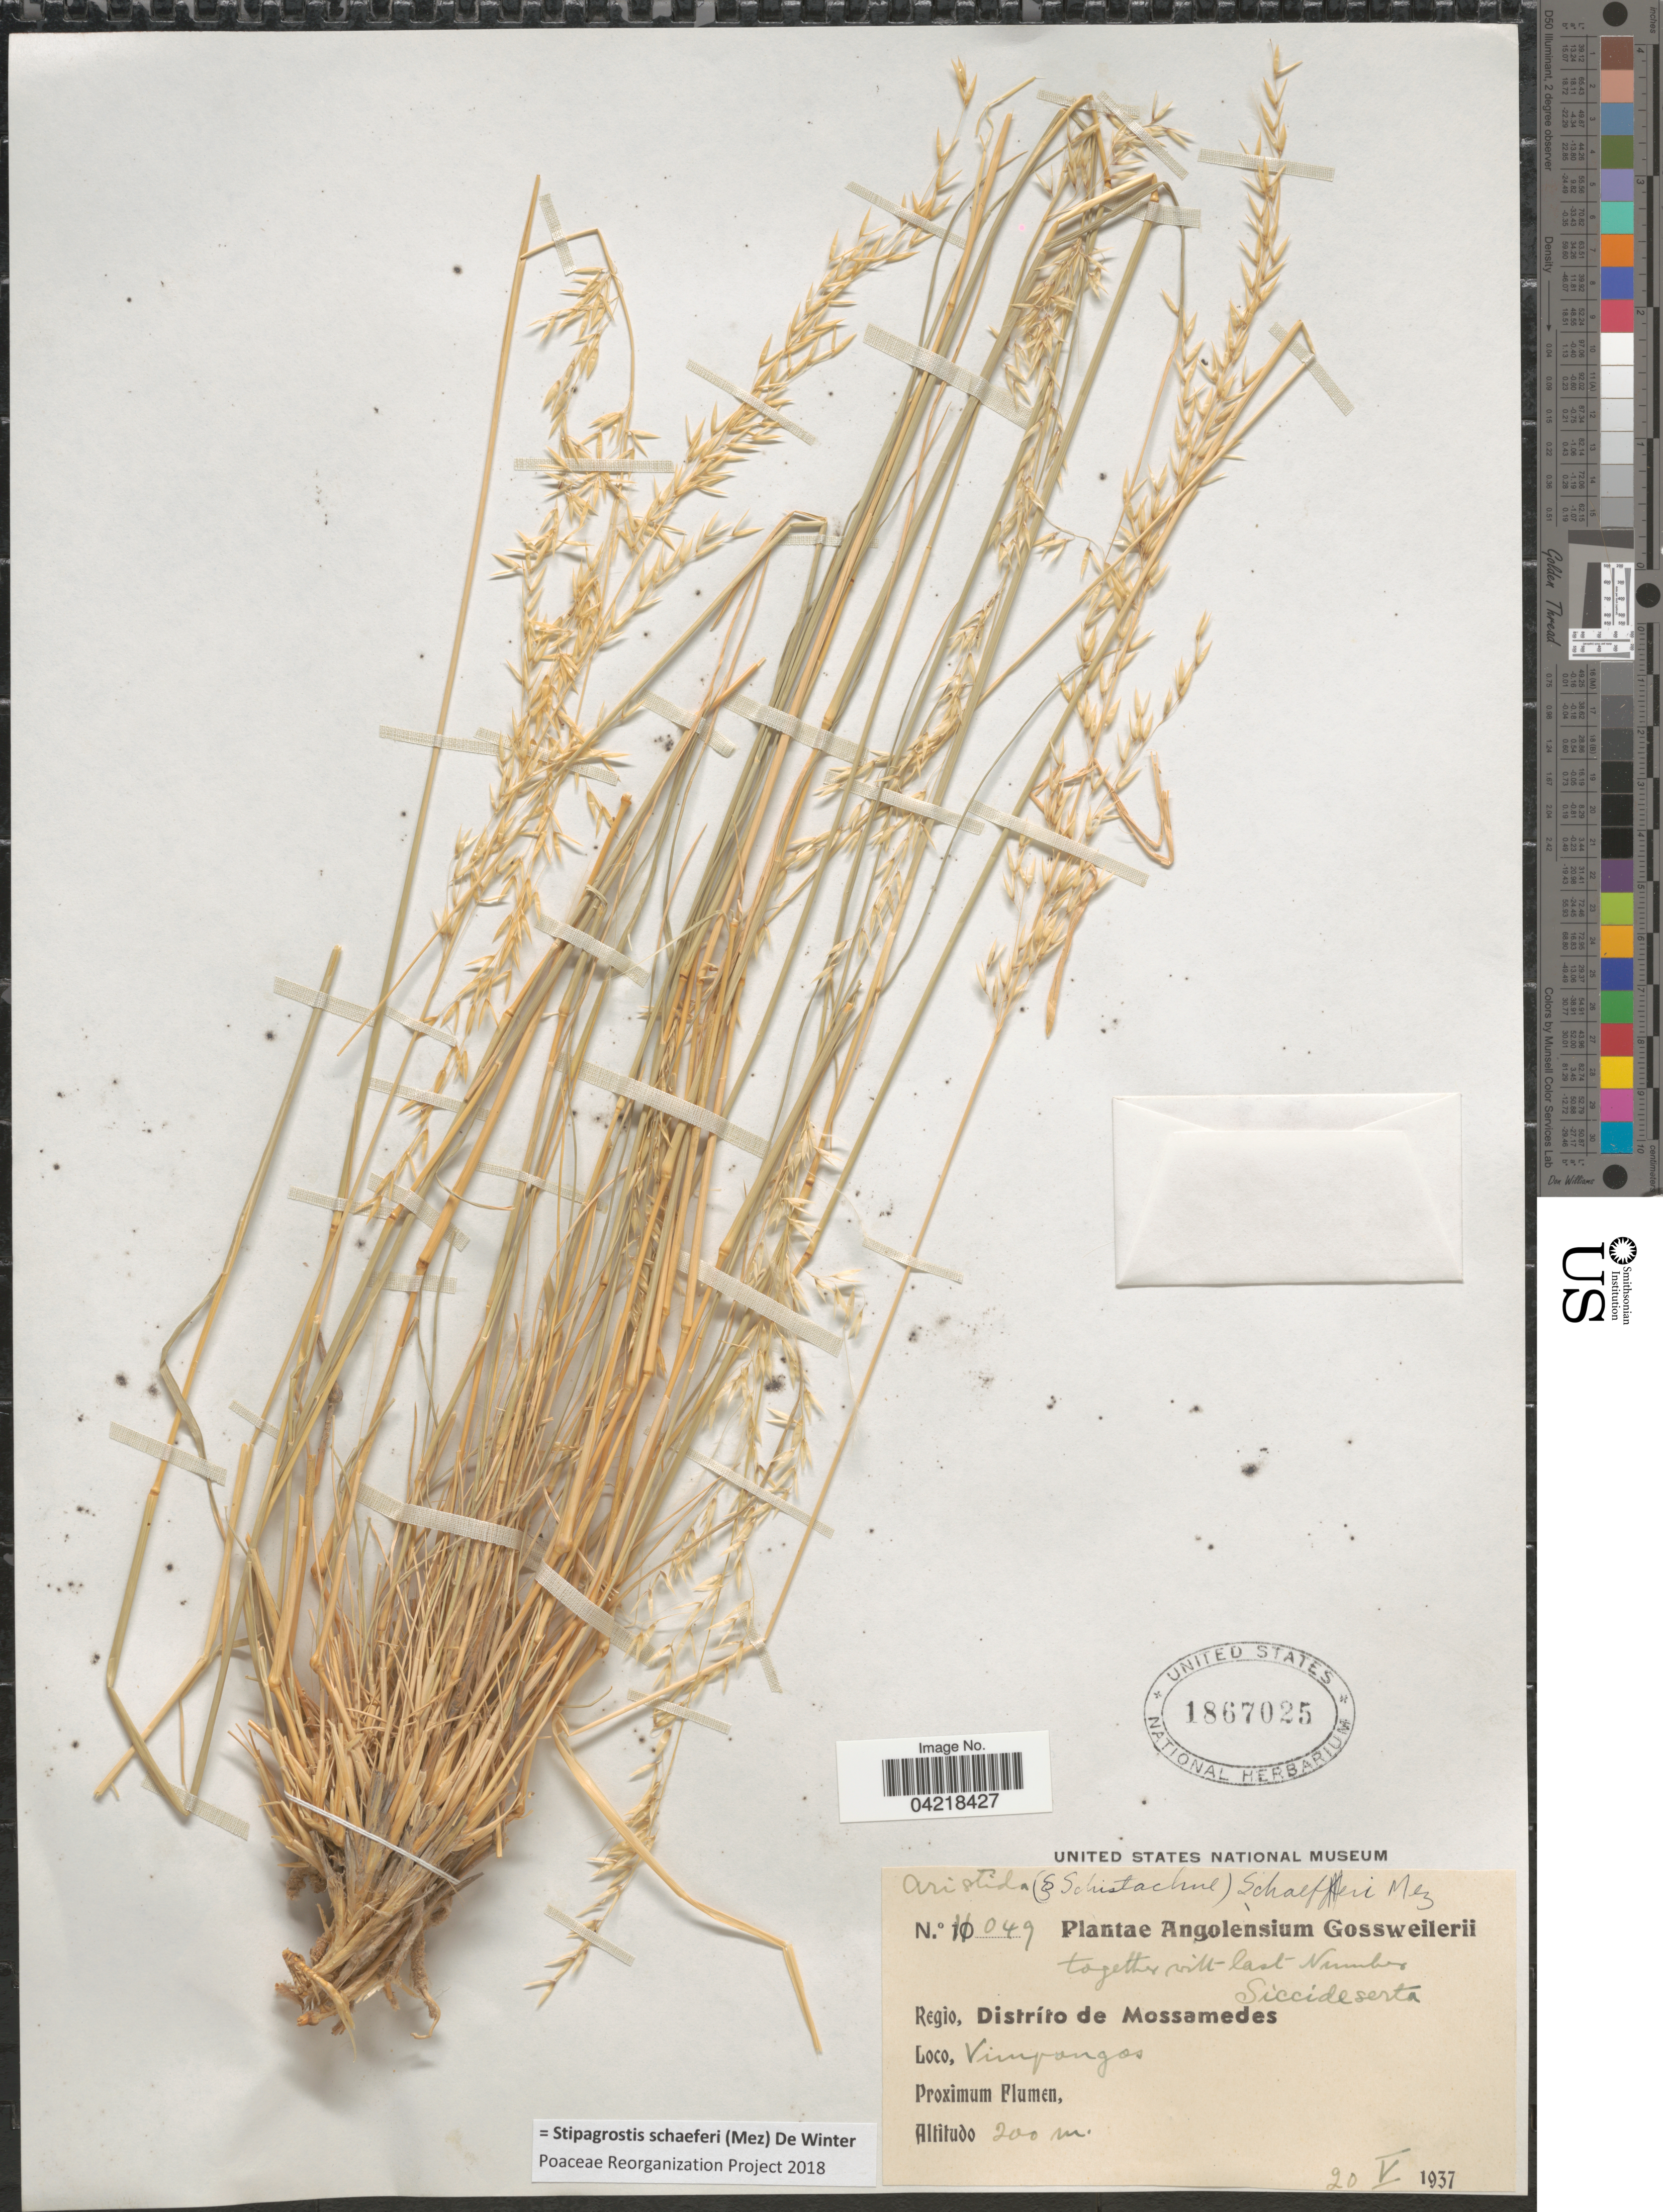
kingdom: Plantae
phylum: Tracheophyta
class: Liliopsida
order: Poales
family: Poaceae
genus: Stipagrostis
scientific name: Stipagrostis schaeferi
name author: (Mez) De Winter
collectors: -. Gossweiler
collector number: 11049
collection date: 1937-05-20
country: Angola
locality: Angolensium. Regio, Distríto de Mossamedes. Vimbungo.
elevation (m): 200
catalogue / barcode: US 1867025